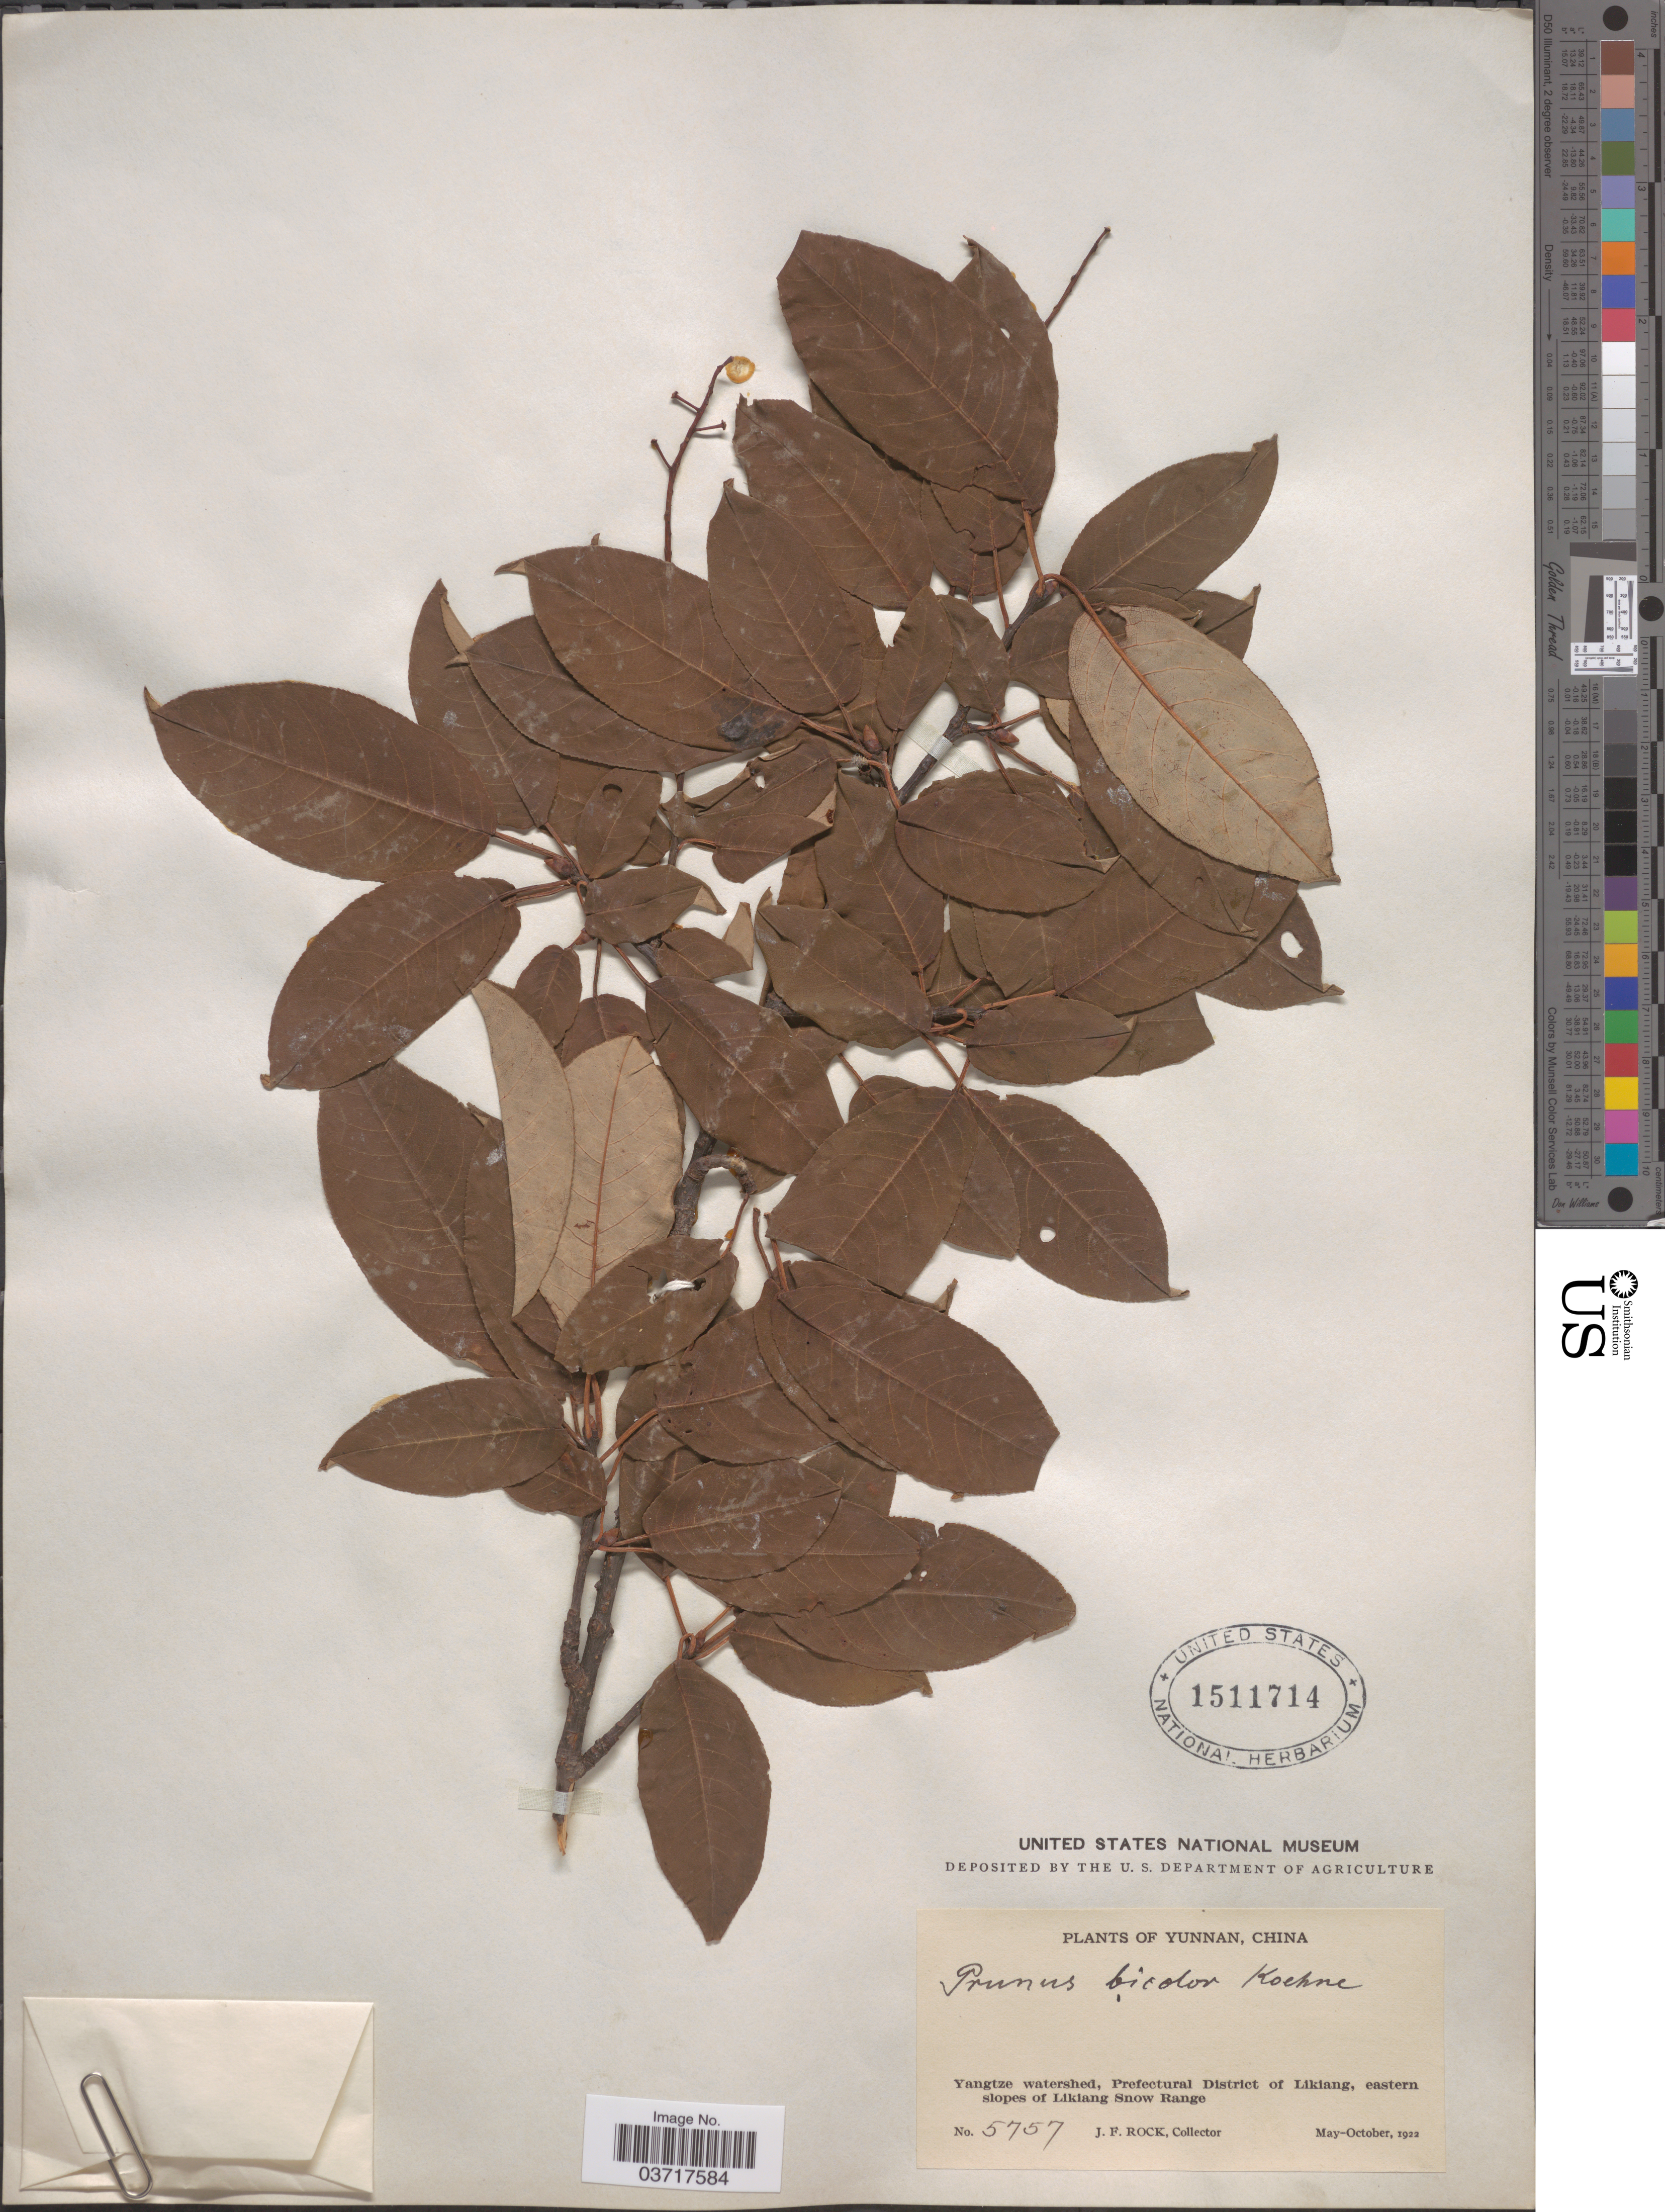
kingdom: Plantae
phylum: Tracheophyta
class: Magnoliopsida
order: Rosales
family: Rosaceae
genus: Prunus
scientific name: Prunus bicolor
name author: Koehne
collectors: J. Rock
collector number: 5757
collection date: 1922-05/1922-10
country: China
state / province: Yunnan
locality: Yangtze watershed, Prefectural District of Likiang, eastern slopes of Likiang Snow Range.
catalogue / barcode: US 1511714